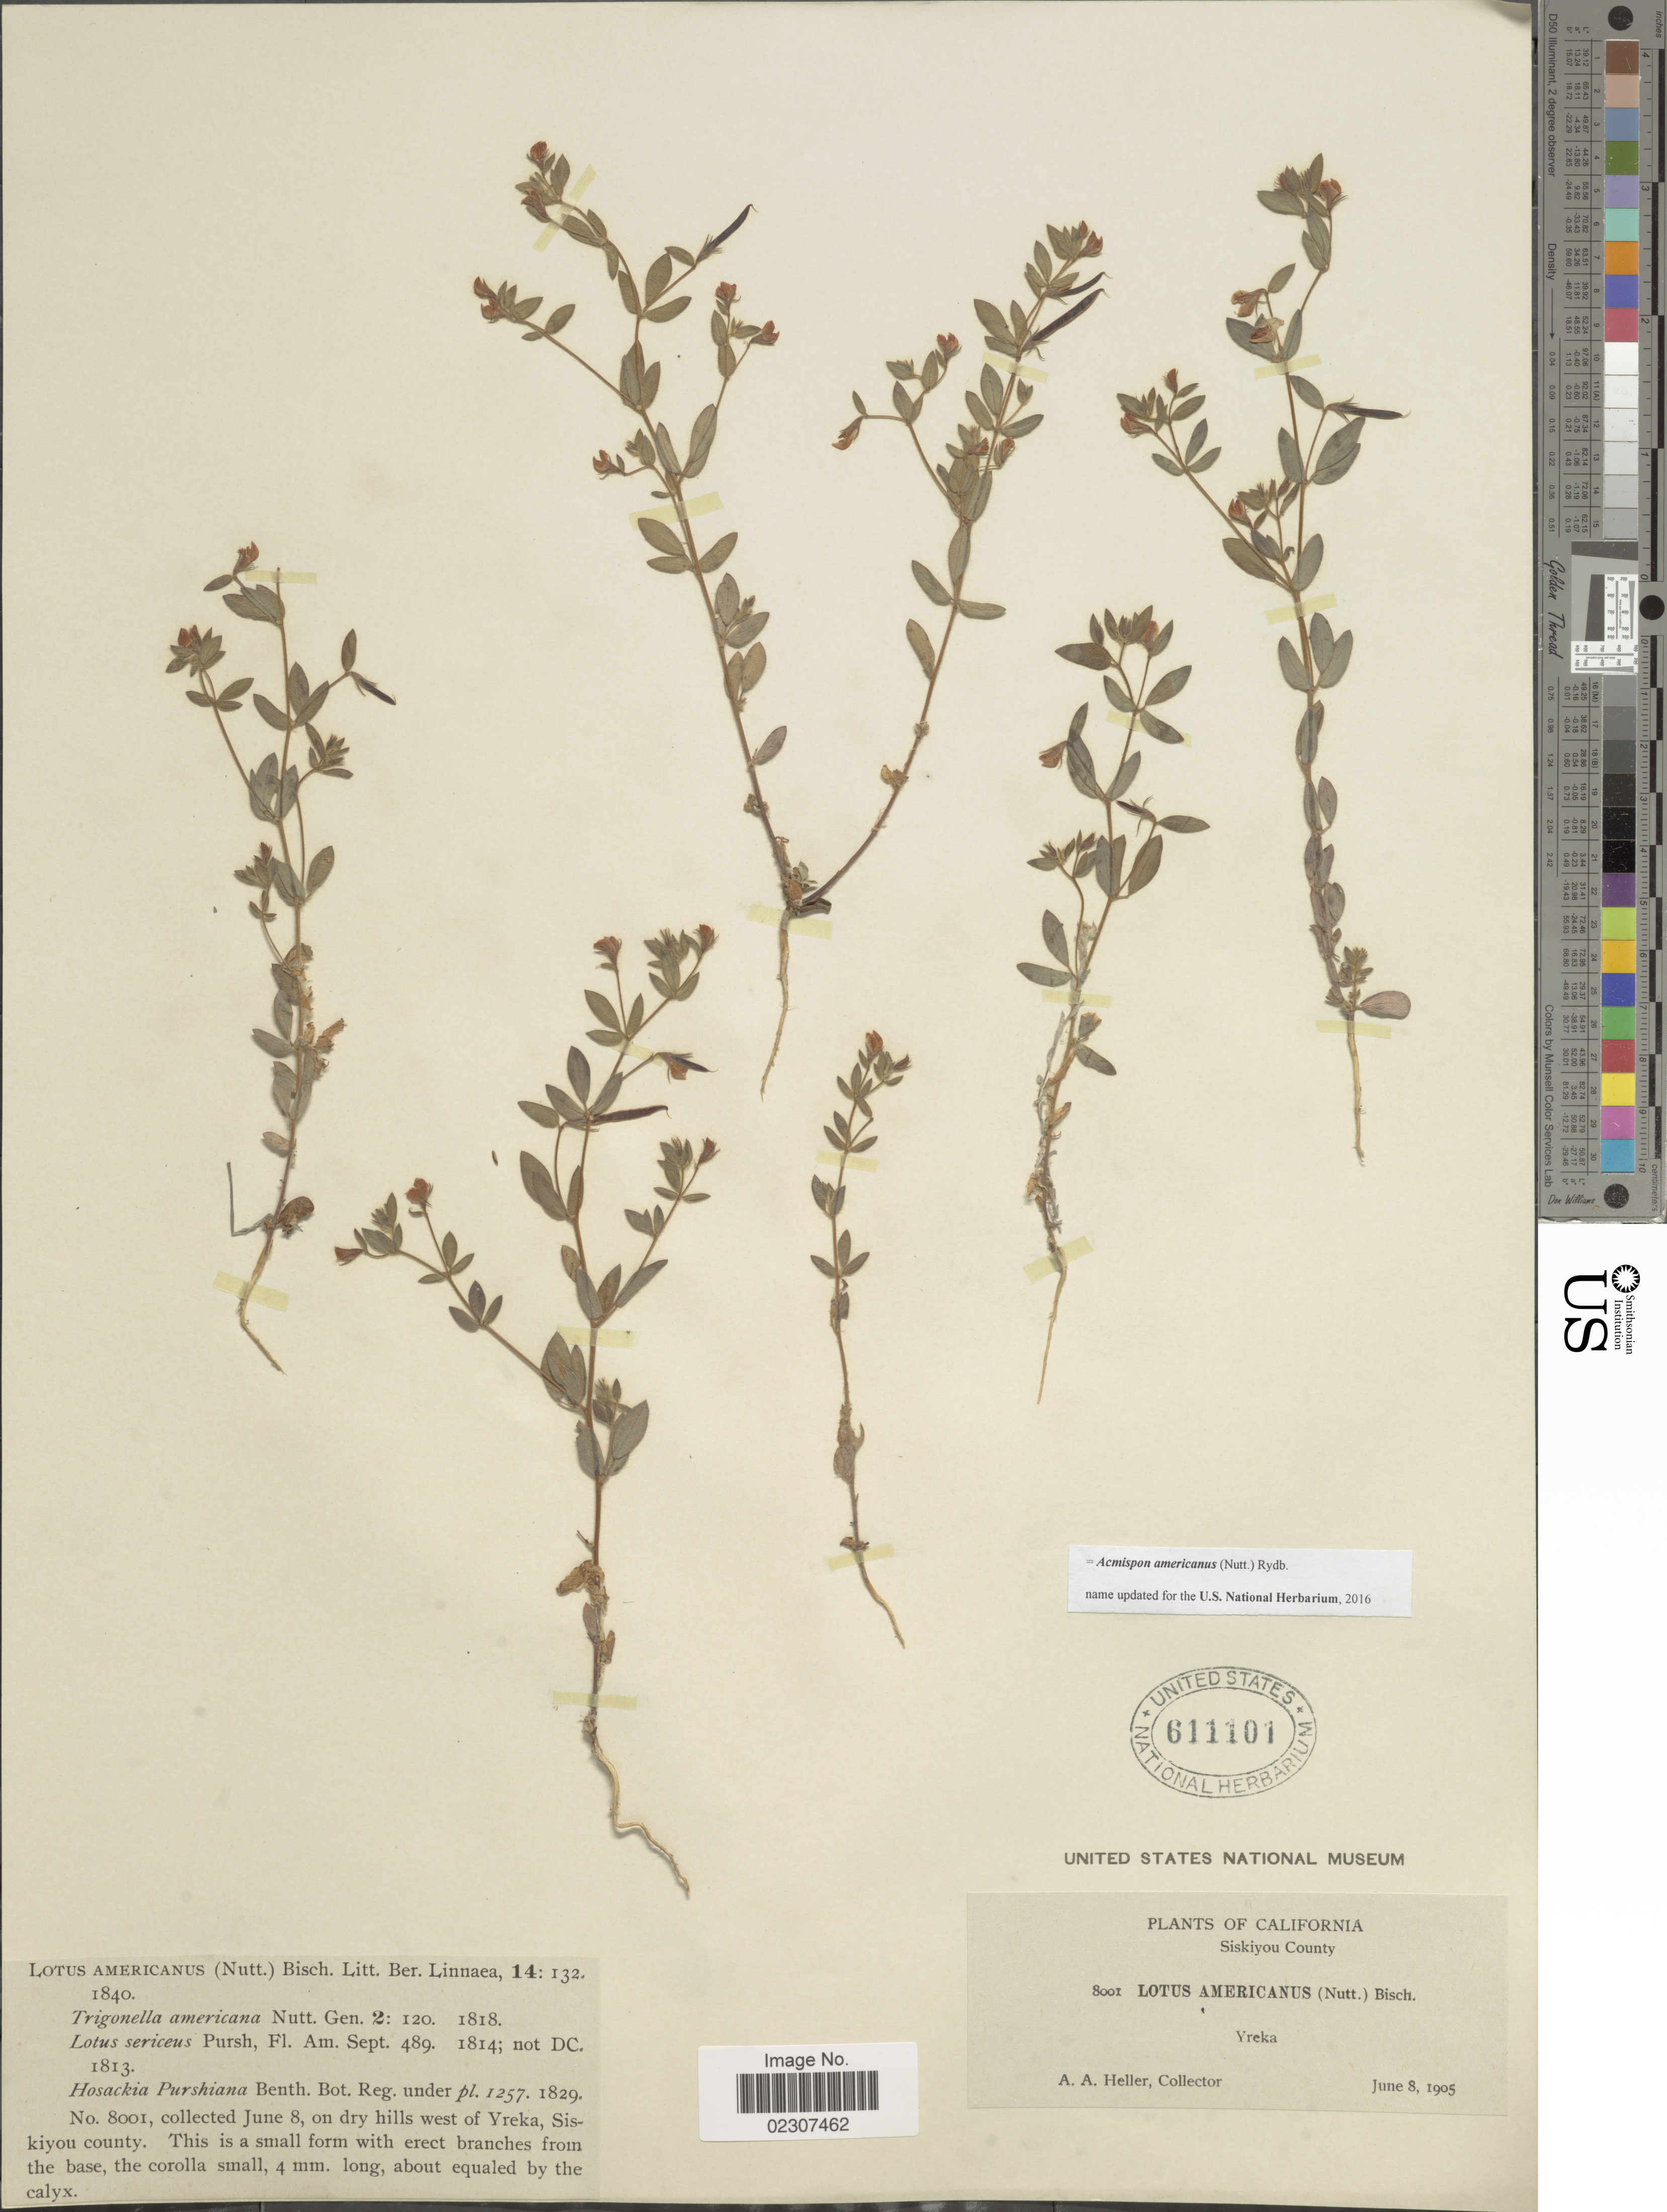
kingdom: Plantae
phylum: Tracheophyta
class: Magnoliopsida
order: Fabales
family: Fabaceae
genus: Acmispon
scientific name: Acmispon americanus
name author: (Nutt.) Rydb.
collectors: A. A. Heller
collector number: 8001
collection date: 1905-06-08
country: United States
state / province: California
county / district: Siskiyou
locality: California, Siskiyou County, Vreka.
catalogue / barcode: US 611101